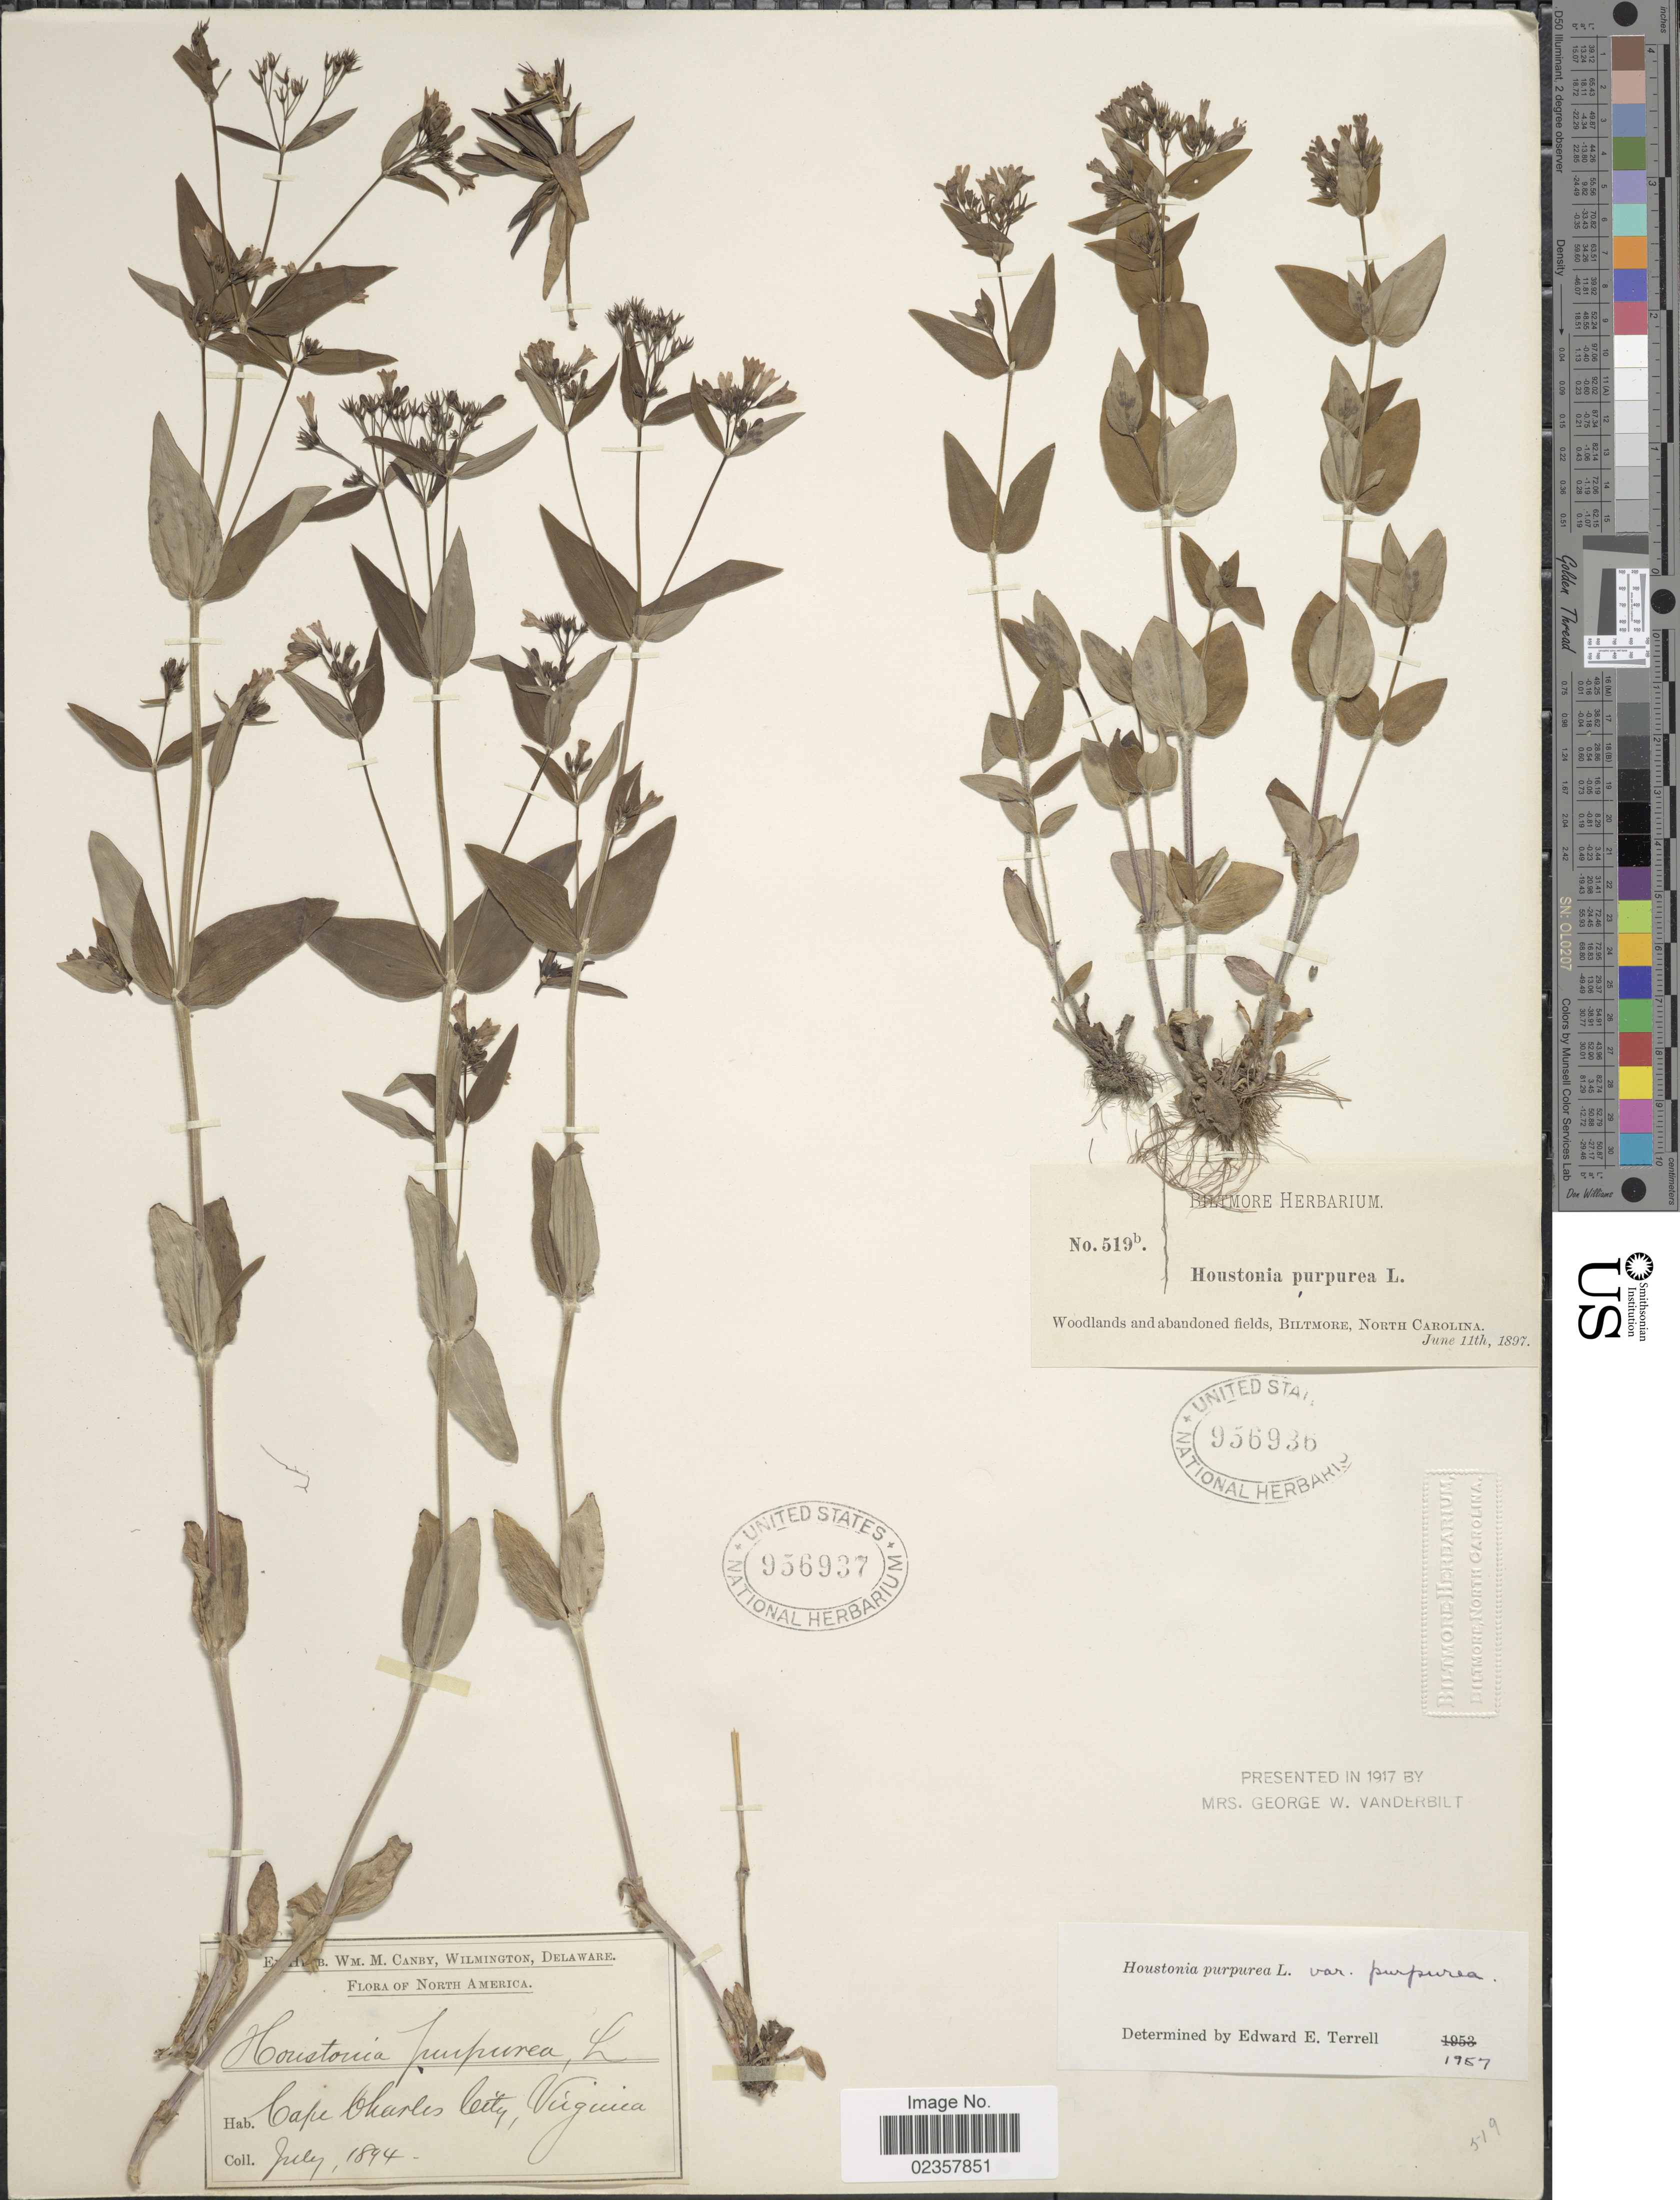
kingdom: Plantae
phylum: Tracheophyta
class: Magnoliopsida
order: Gentianales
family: Rubiaceae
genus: Houstonia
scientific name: Houstonia purpurea var. purpurea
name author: L.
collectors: ex herb. W.M. Canby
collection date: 1894-07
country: United States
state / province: Virginia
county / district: Accomack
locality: Cape Charles City, Virginia.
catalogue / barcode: US 956937